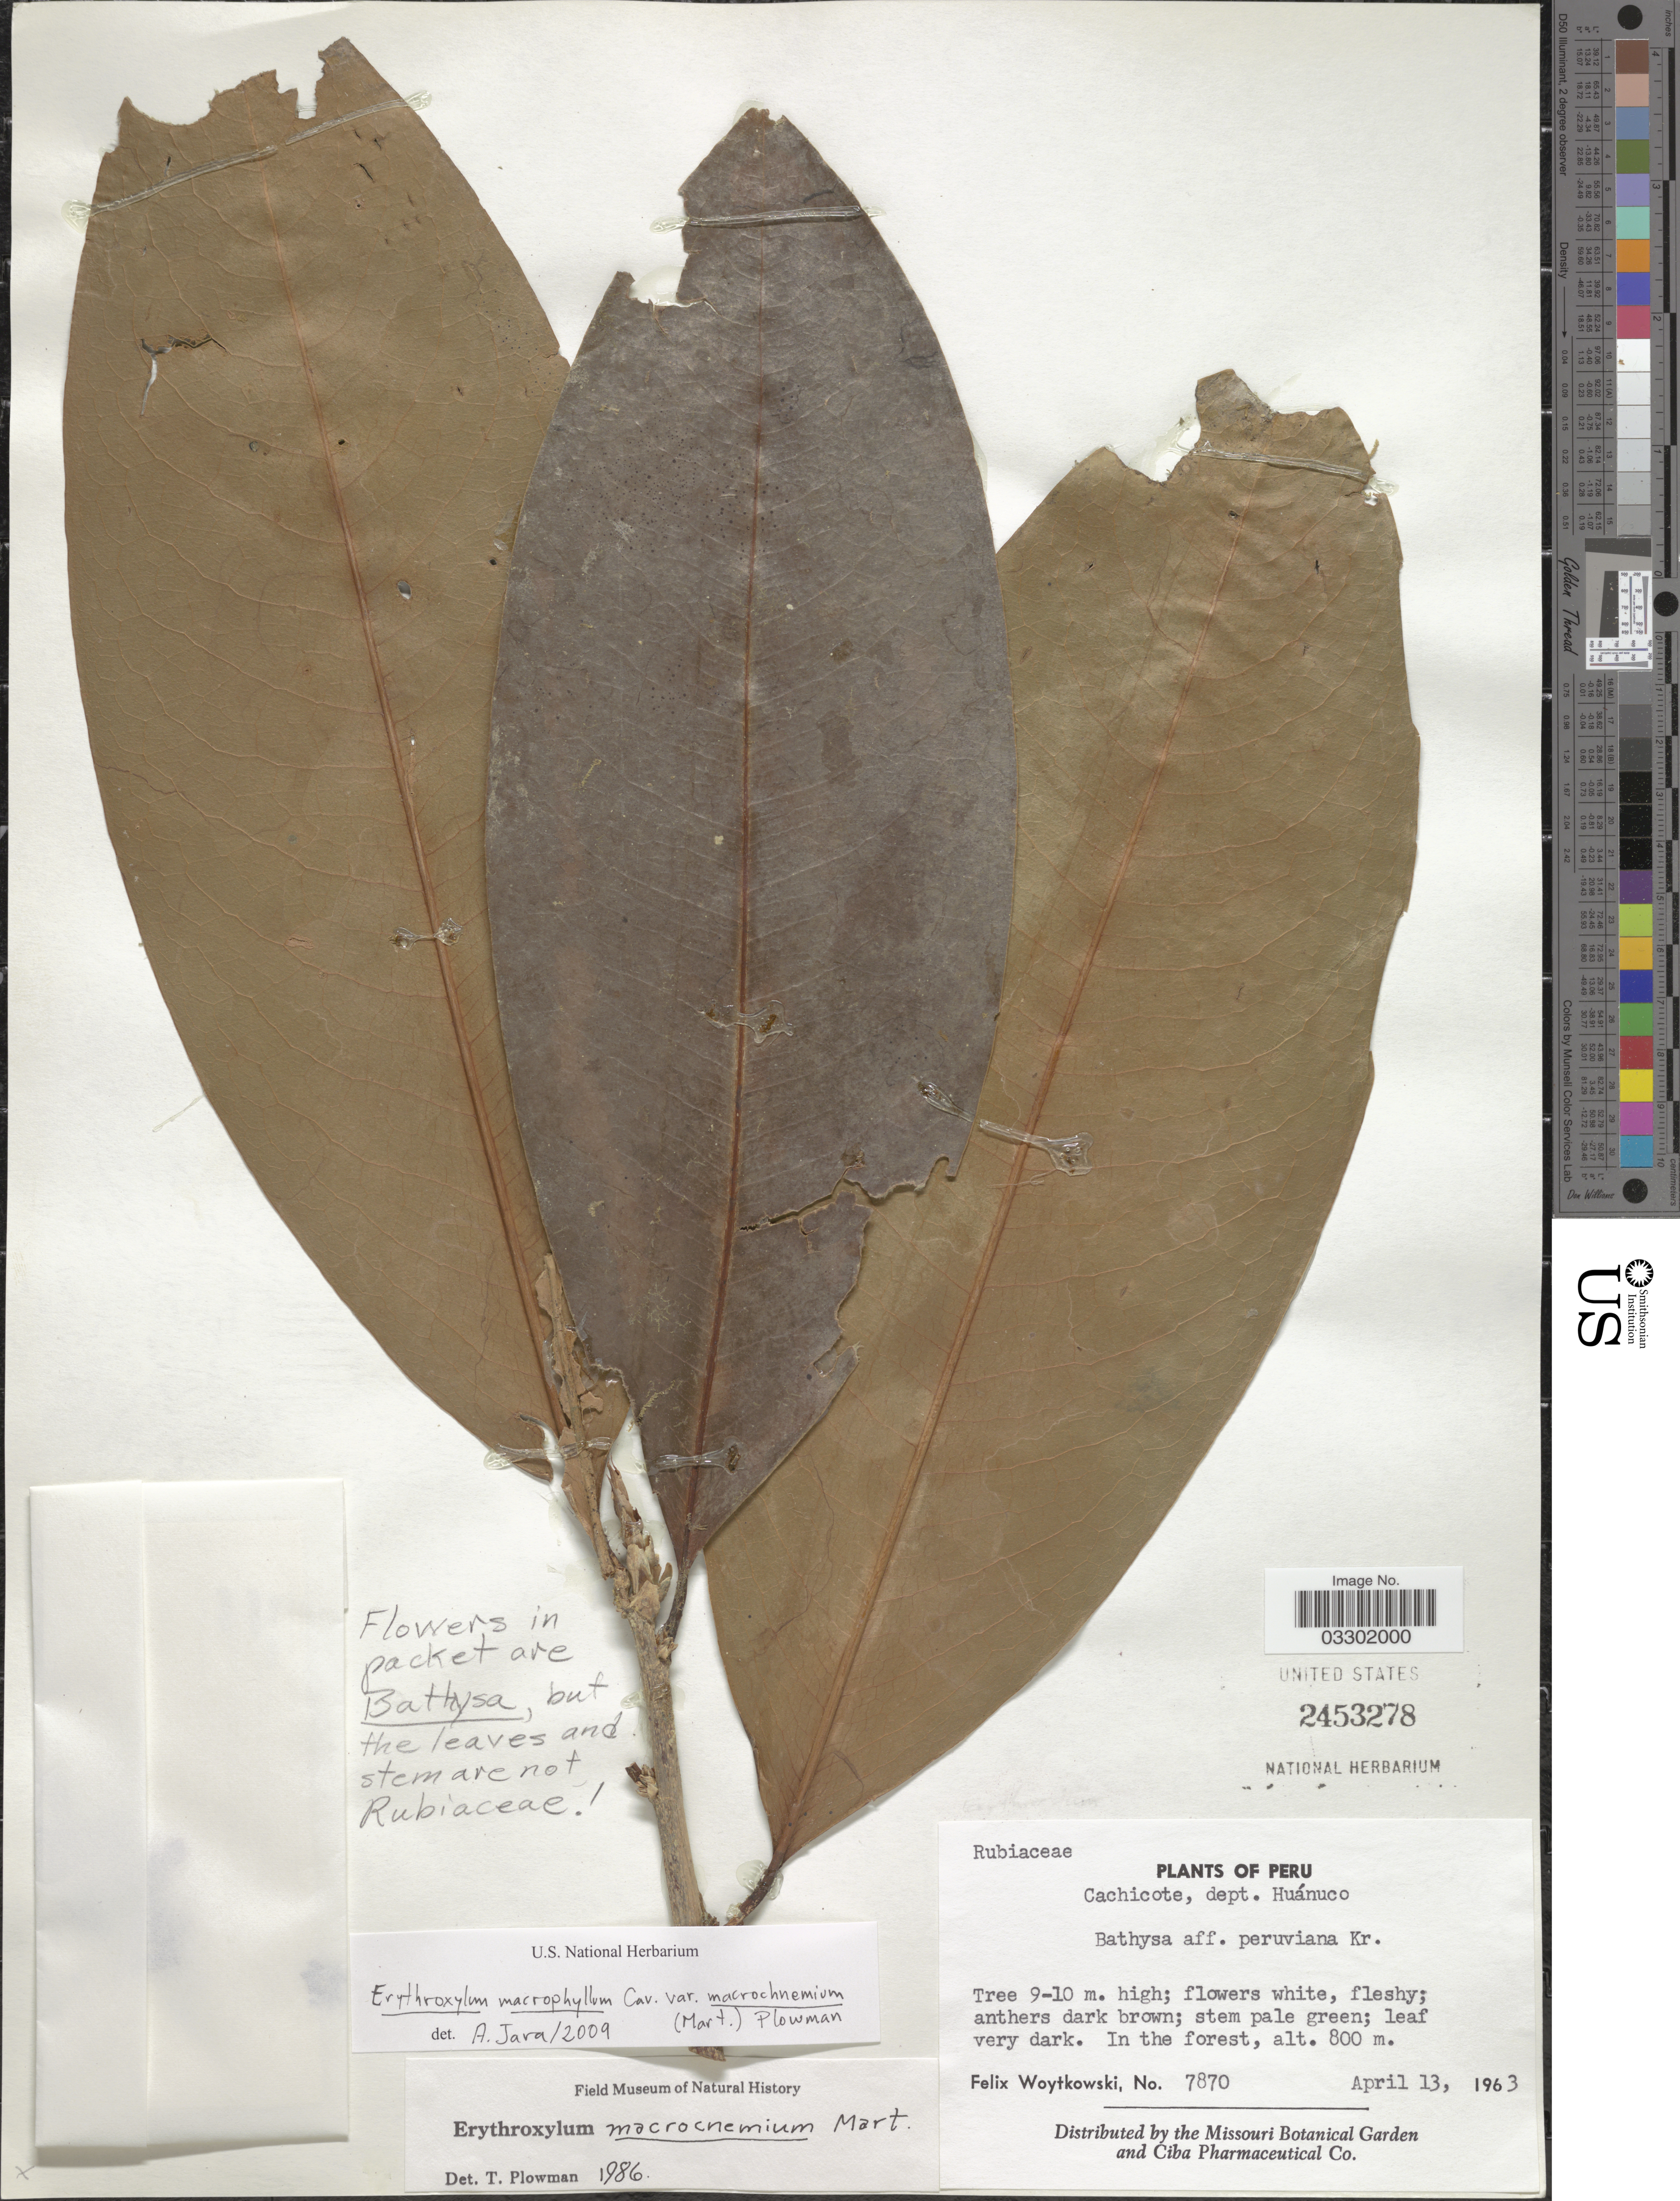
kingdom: Plantae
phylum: Tracheophyta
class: Magnoliopsida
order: Malpighiales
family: Erythroxylaceae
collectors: F. Woytkowski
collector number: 7870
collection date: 1963-04-13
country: Peru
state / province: Huánuco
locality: Cachicote, dept. Huánuco.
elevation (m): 800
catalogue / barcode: US 2453278